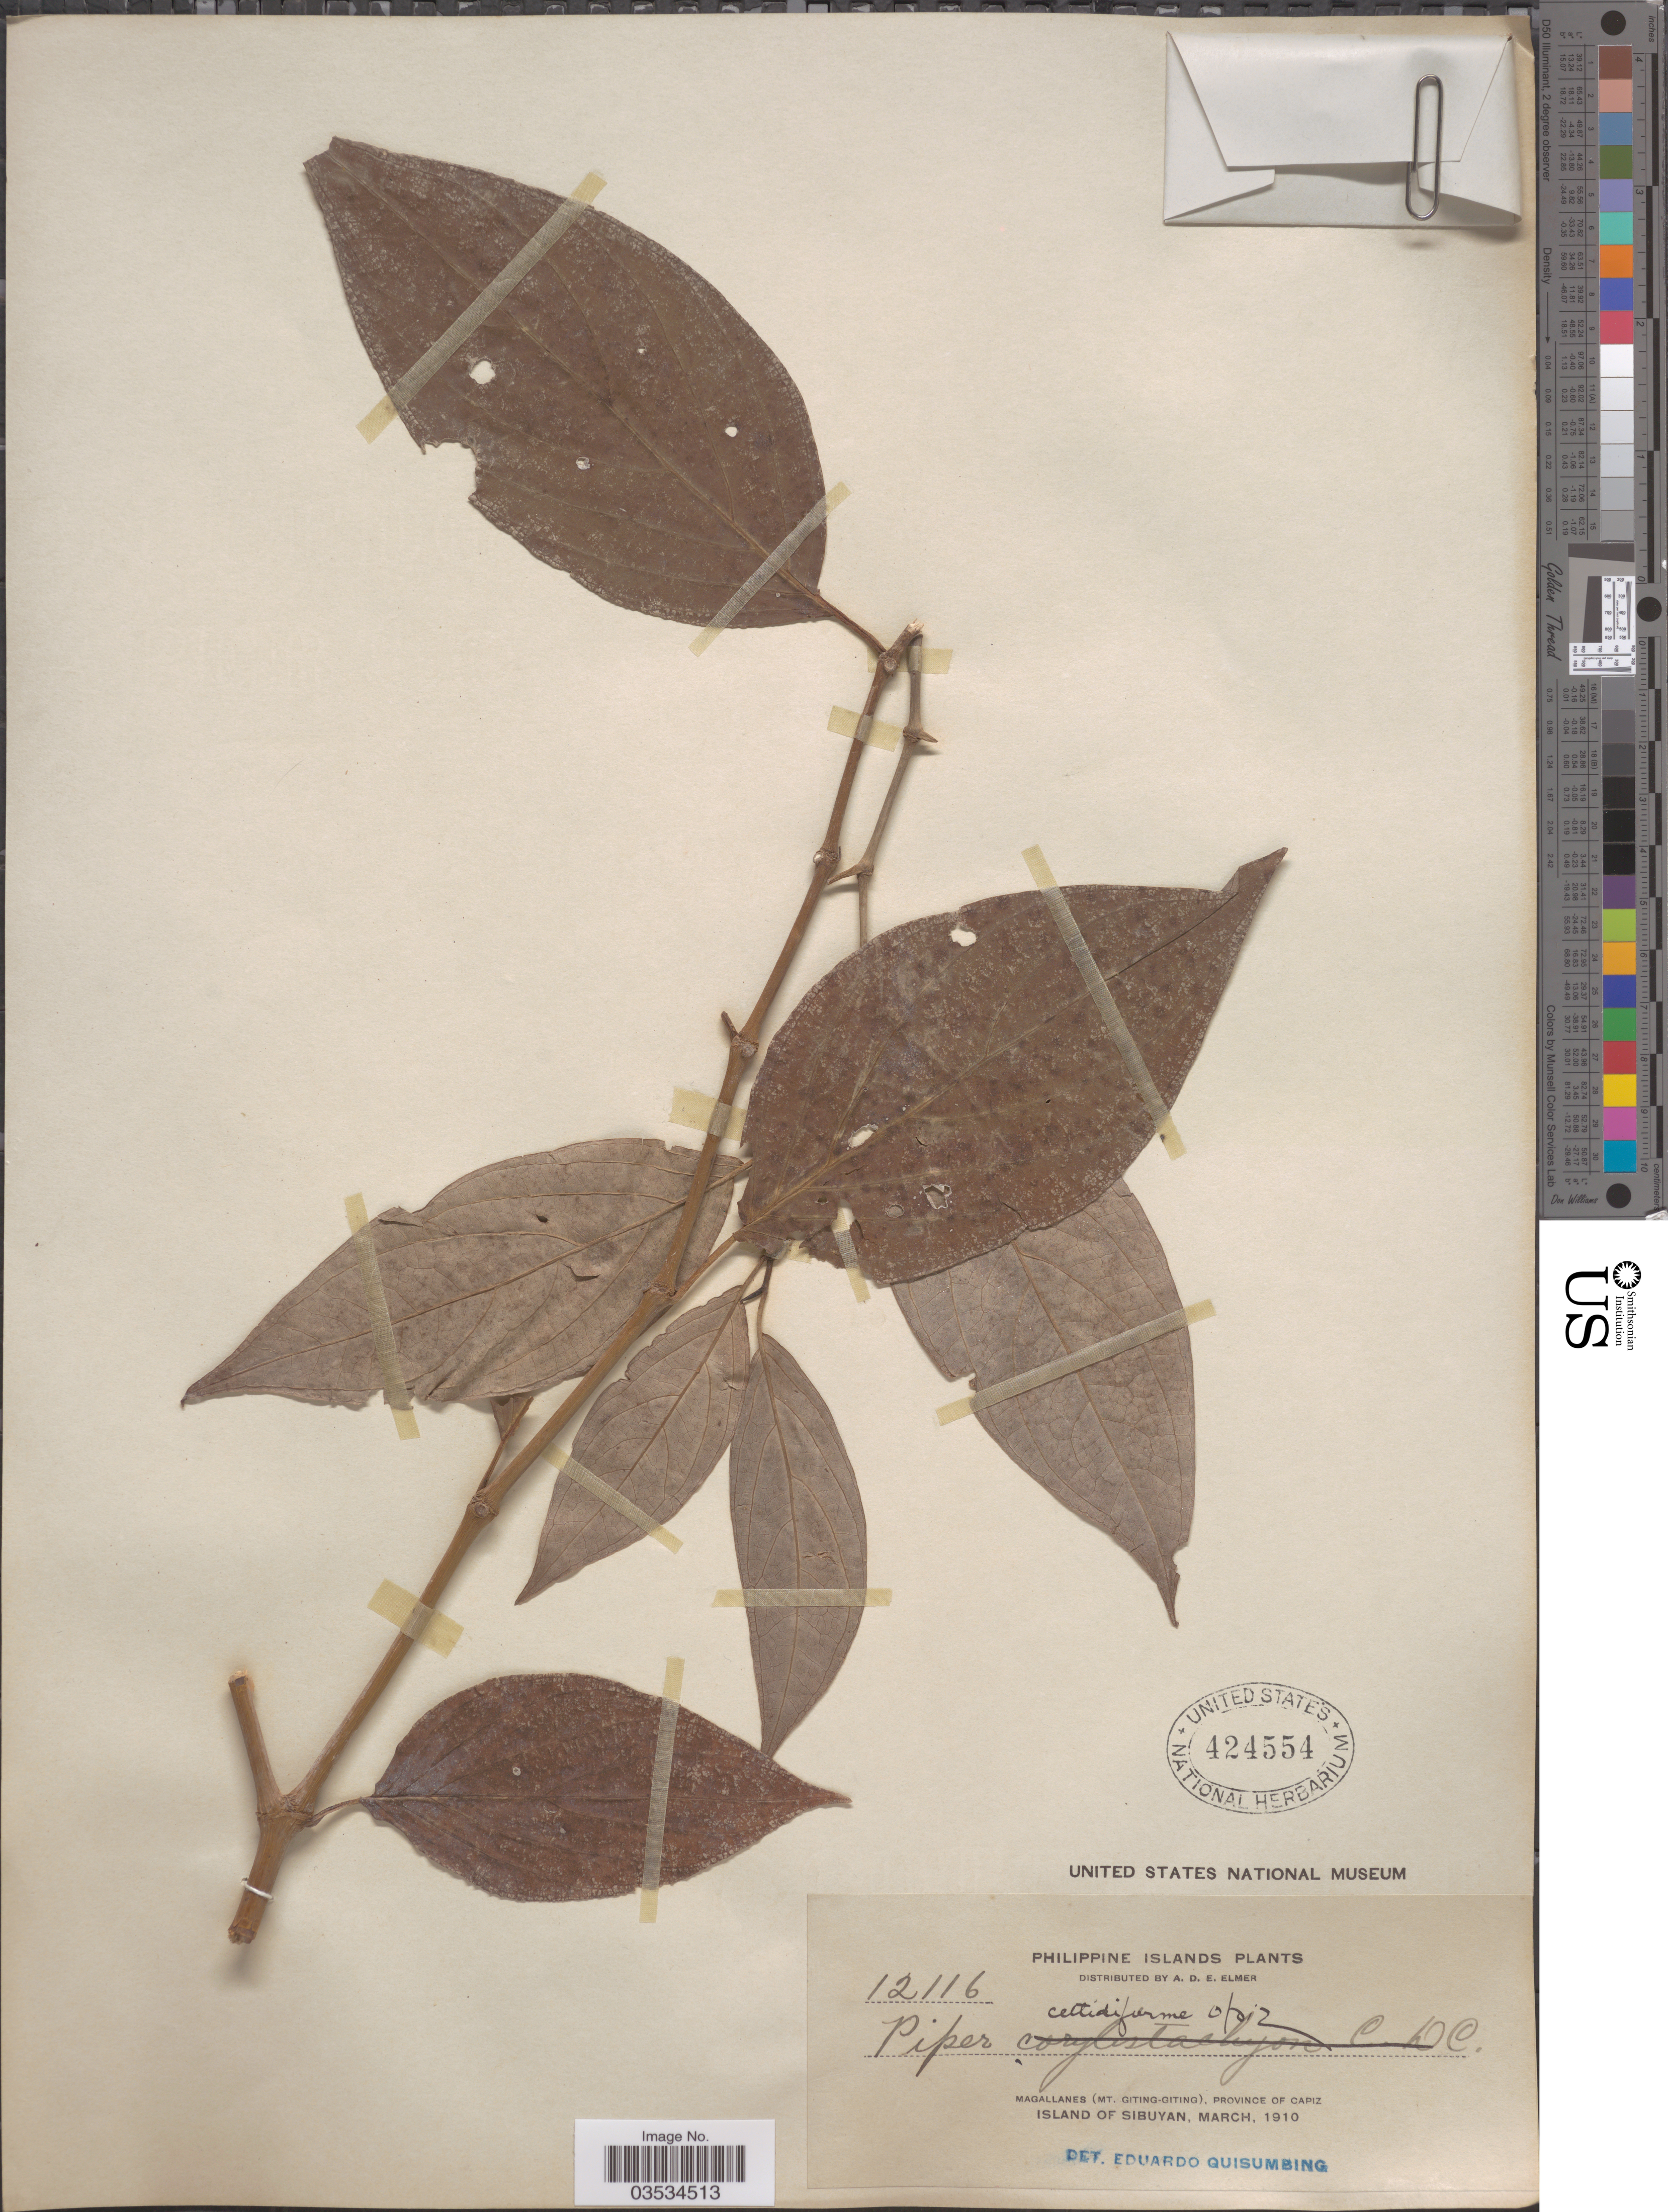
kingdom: Plantae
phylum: Tracheophyta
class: Magnoliopsida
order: Piperales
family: Piperaceae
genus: Piper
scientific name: Piper celtidiforme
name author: Opiz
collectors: A. D. E. Elmer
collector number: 12116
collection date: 1910-03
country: Philippines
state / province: Western Visayas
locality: Philippine Islands. Magallanes (Mt. Giting-Giting), Province of Capiz. Island of Sibuyan.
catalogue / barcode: US 424554